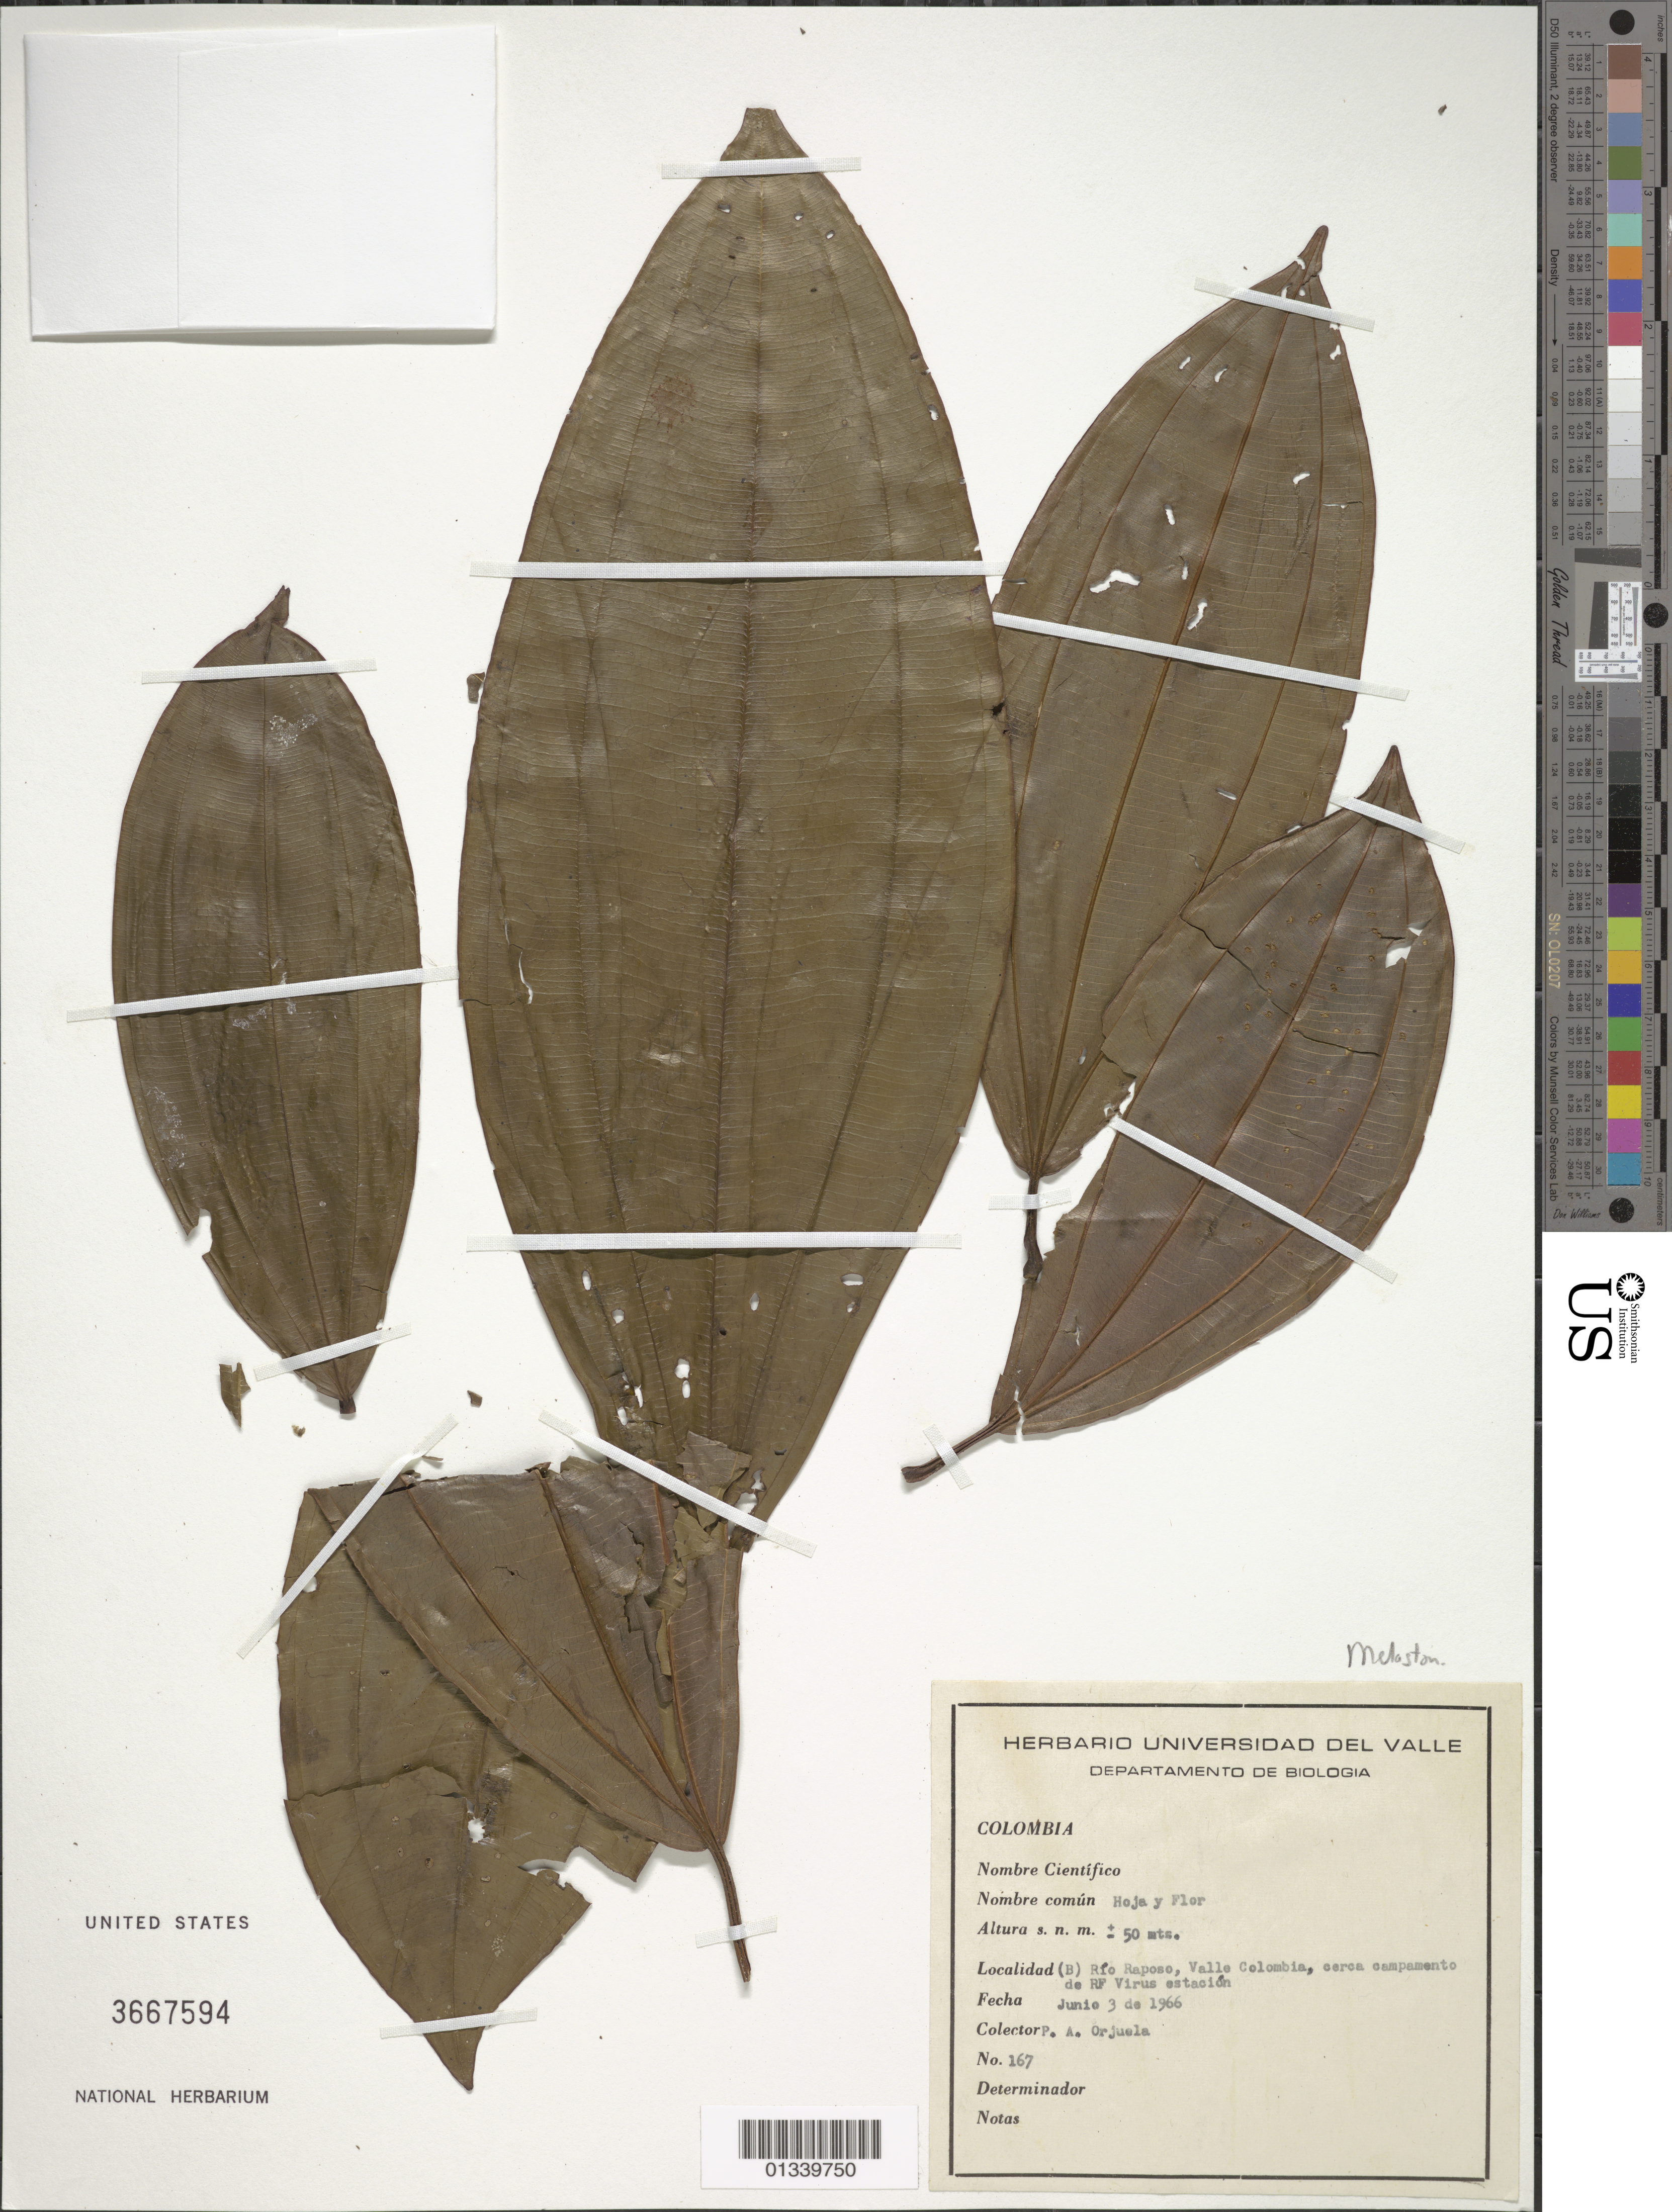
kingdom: Plantae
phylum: Tracheophyta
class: Magnoliopsida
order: Myrtales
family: Melastomataceae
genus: Miconia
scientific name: Miconia aponeura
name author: Triana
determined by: Michelangeli, F. A.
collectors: P. A. Orjuela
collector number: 167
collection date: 1966-06-03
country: Colombia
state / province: Valle del Cauca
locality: (B) Rio Raposo, cerca campamento de RF Virus estacion.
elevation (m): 50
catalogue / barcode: US 3667594